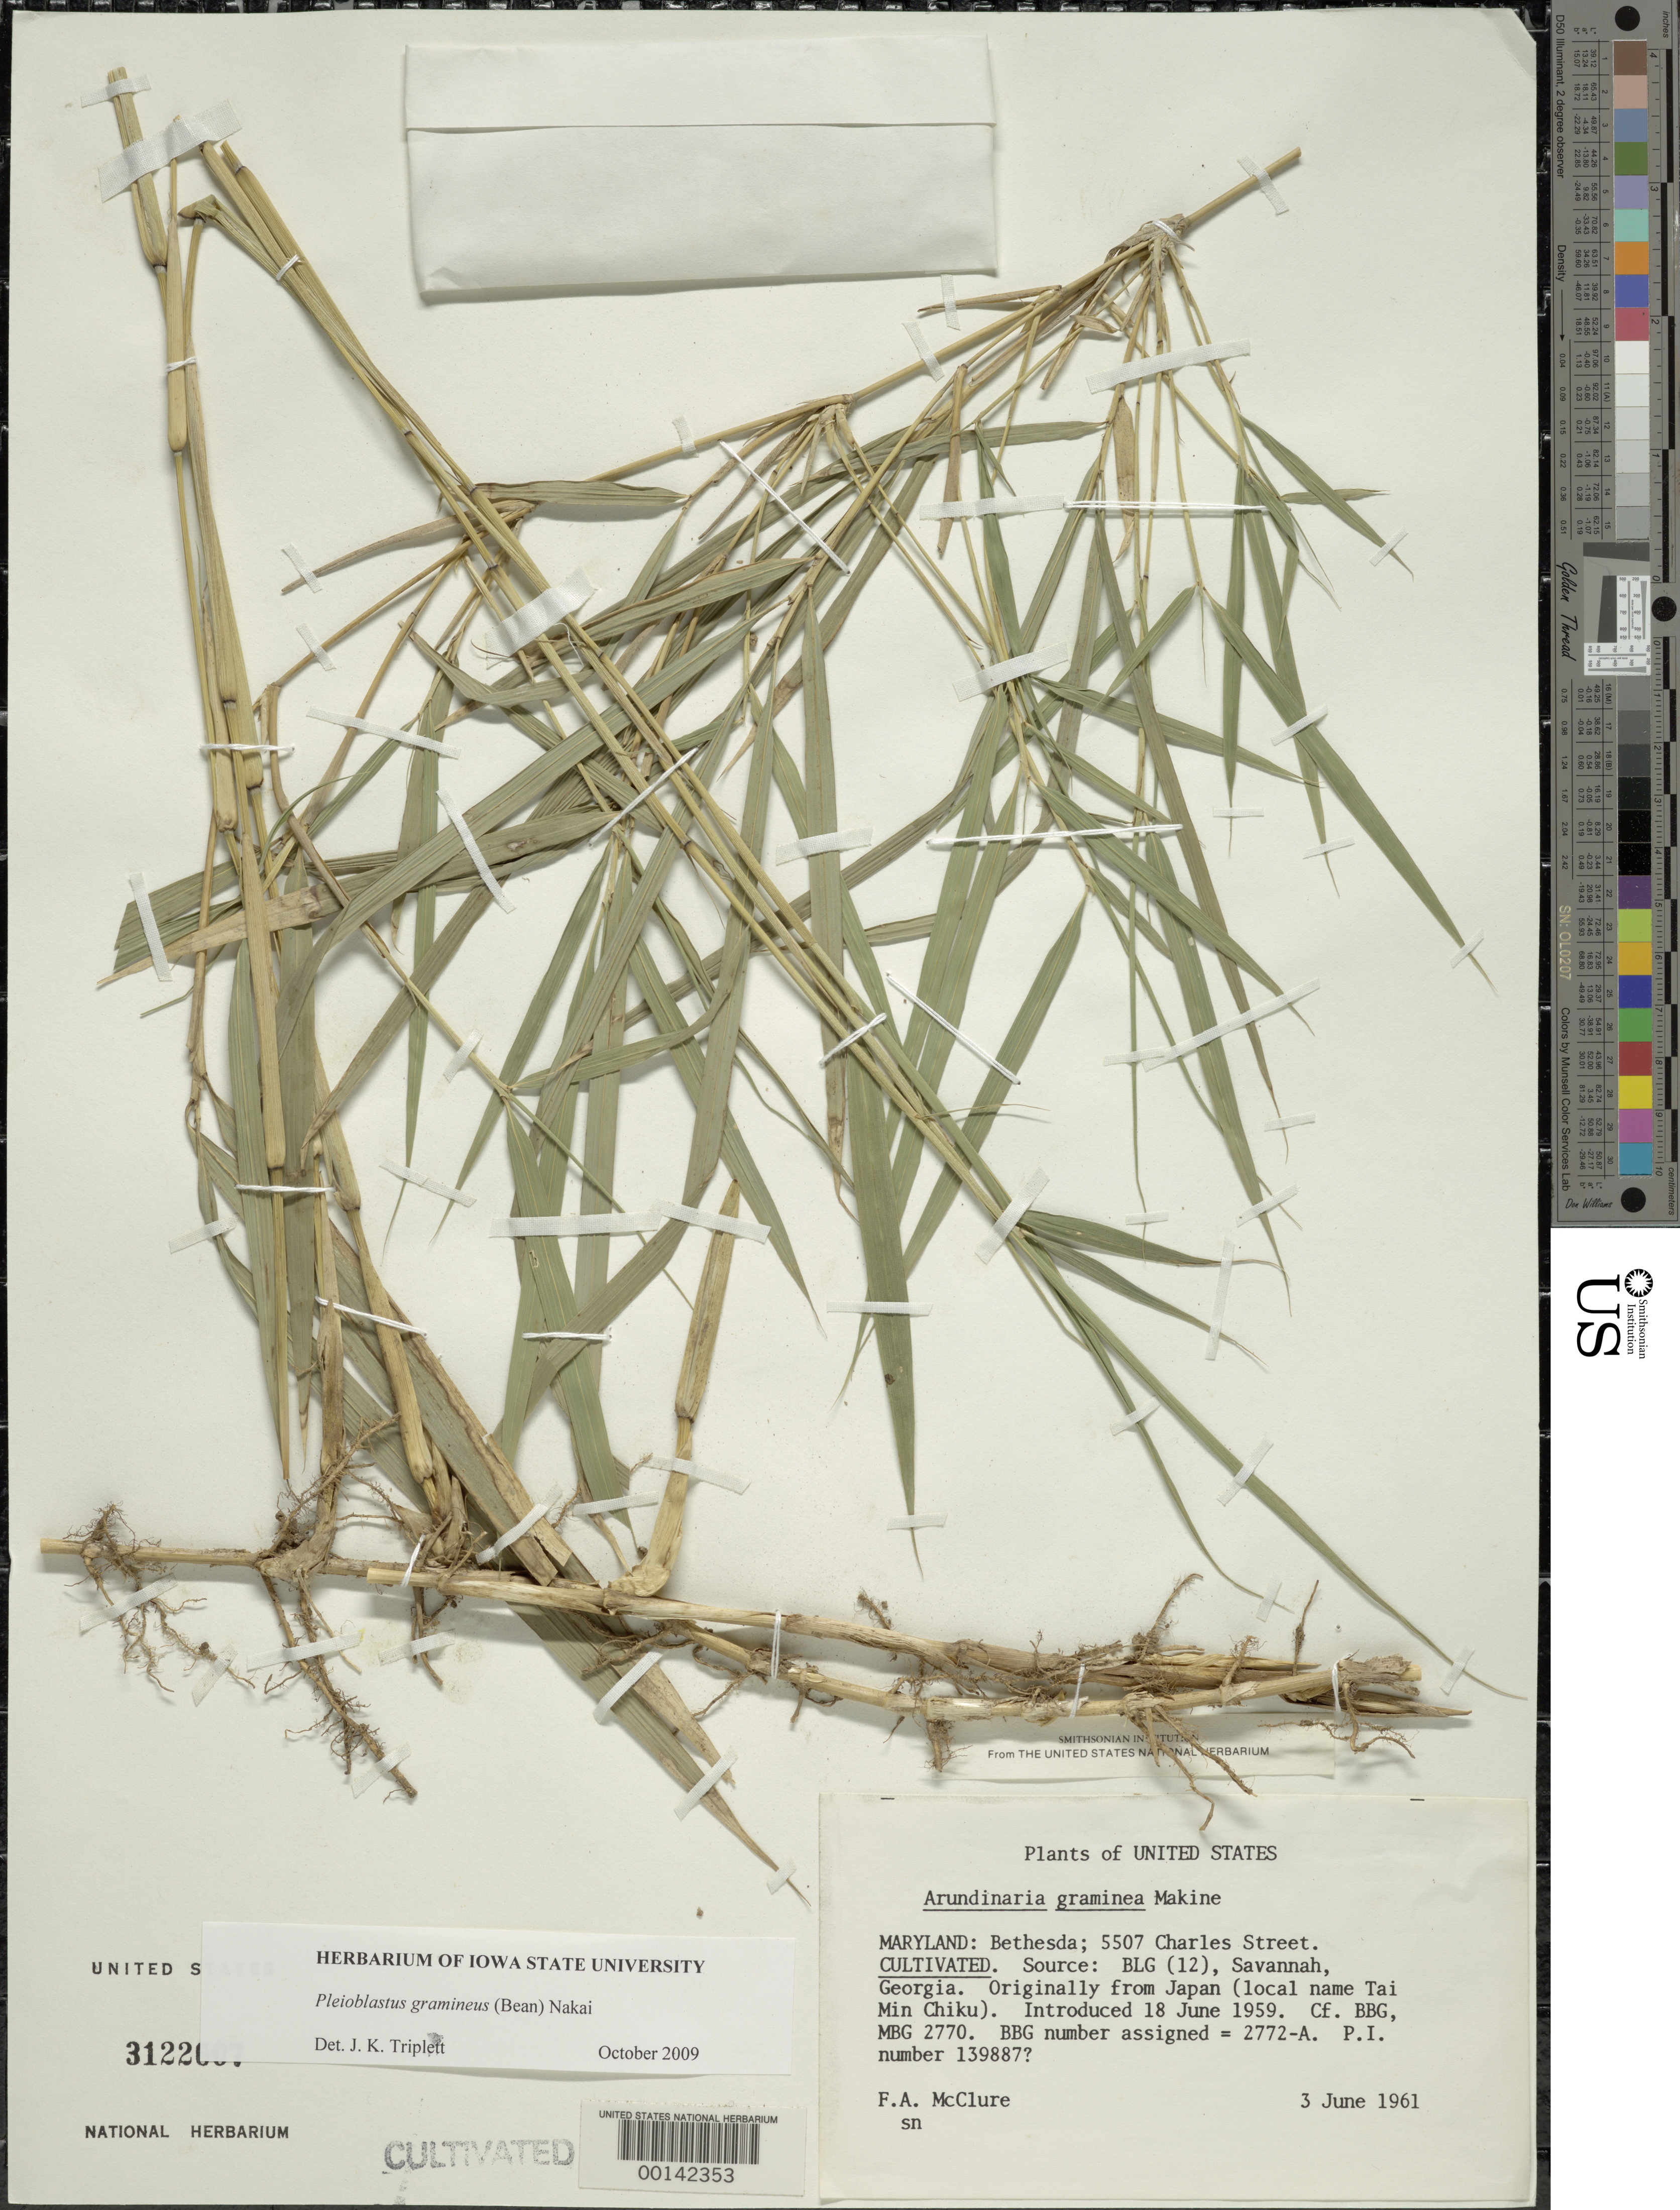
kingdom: Plantae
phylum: Tracheophyta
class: Liliopsida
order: Poales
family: Poaceae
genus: Pleioblastus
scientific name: Pleioblastus gramineus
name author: (Bean) Nakai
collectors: F. A. McClure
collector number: MBG 2772-A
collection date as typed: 03 Jun 1961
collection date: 1961-06-03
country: United States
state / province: Maryland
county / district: Montgomery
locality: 5507 Charles Street, Bethesda (McClure's garden)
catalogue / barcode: US 3122607